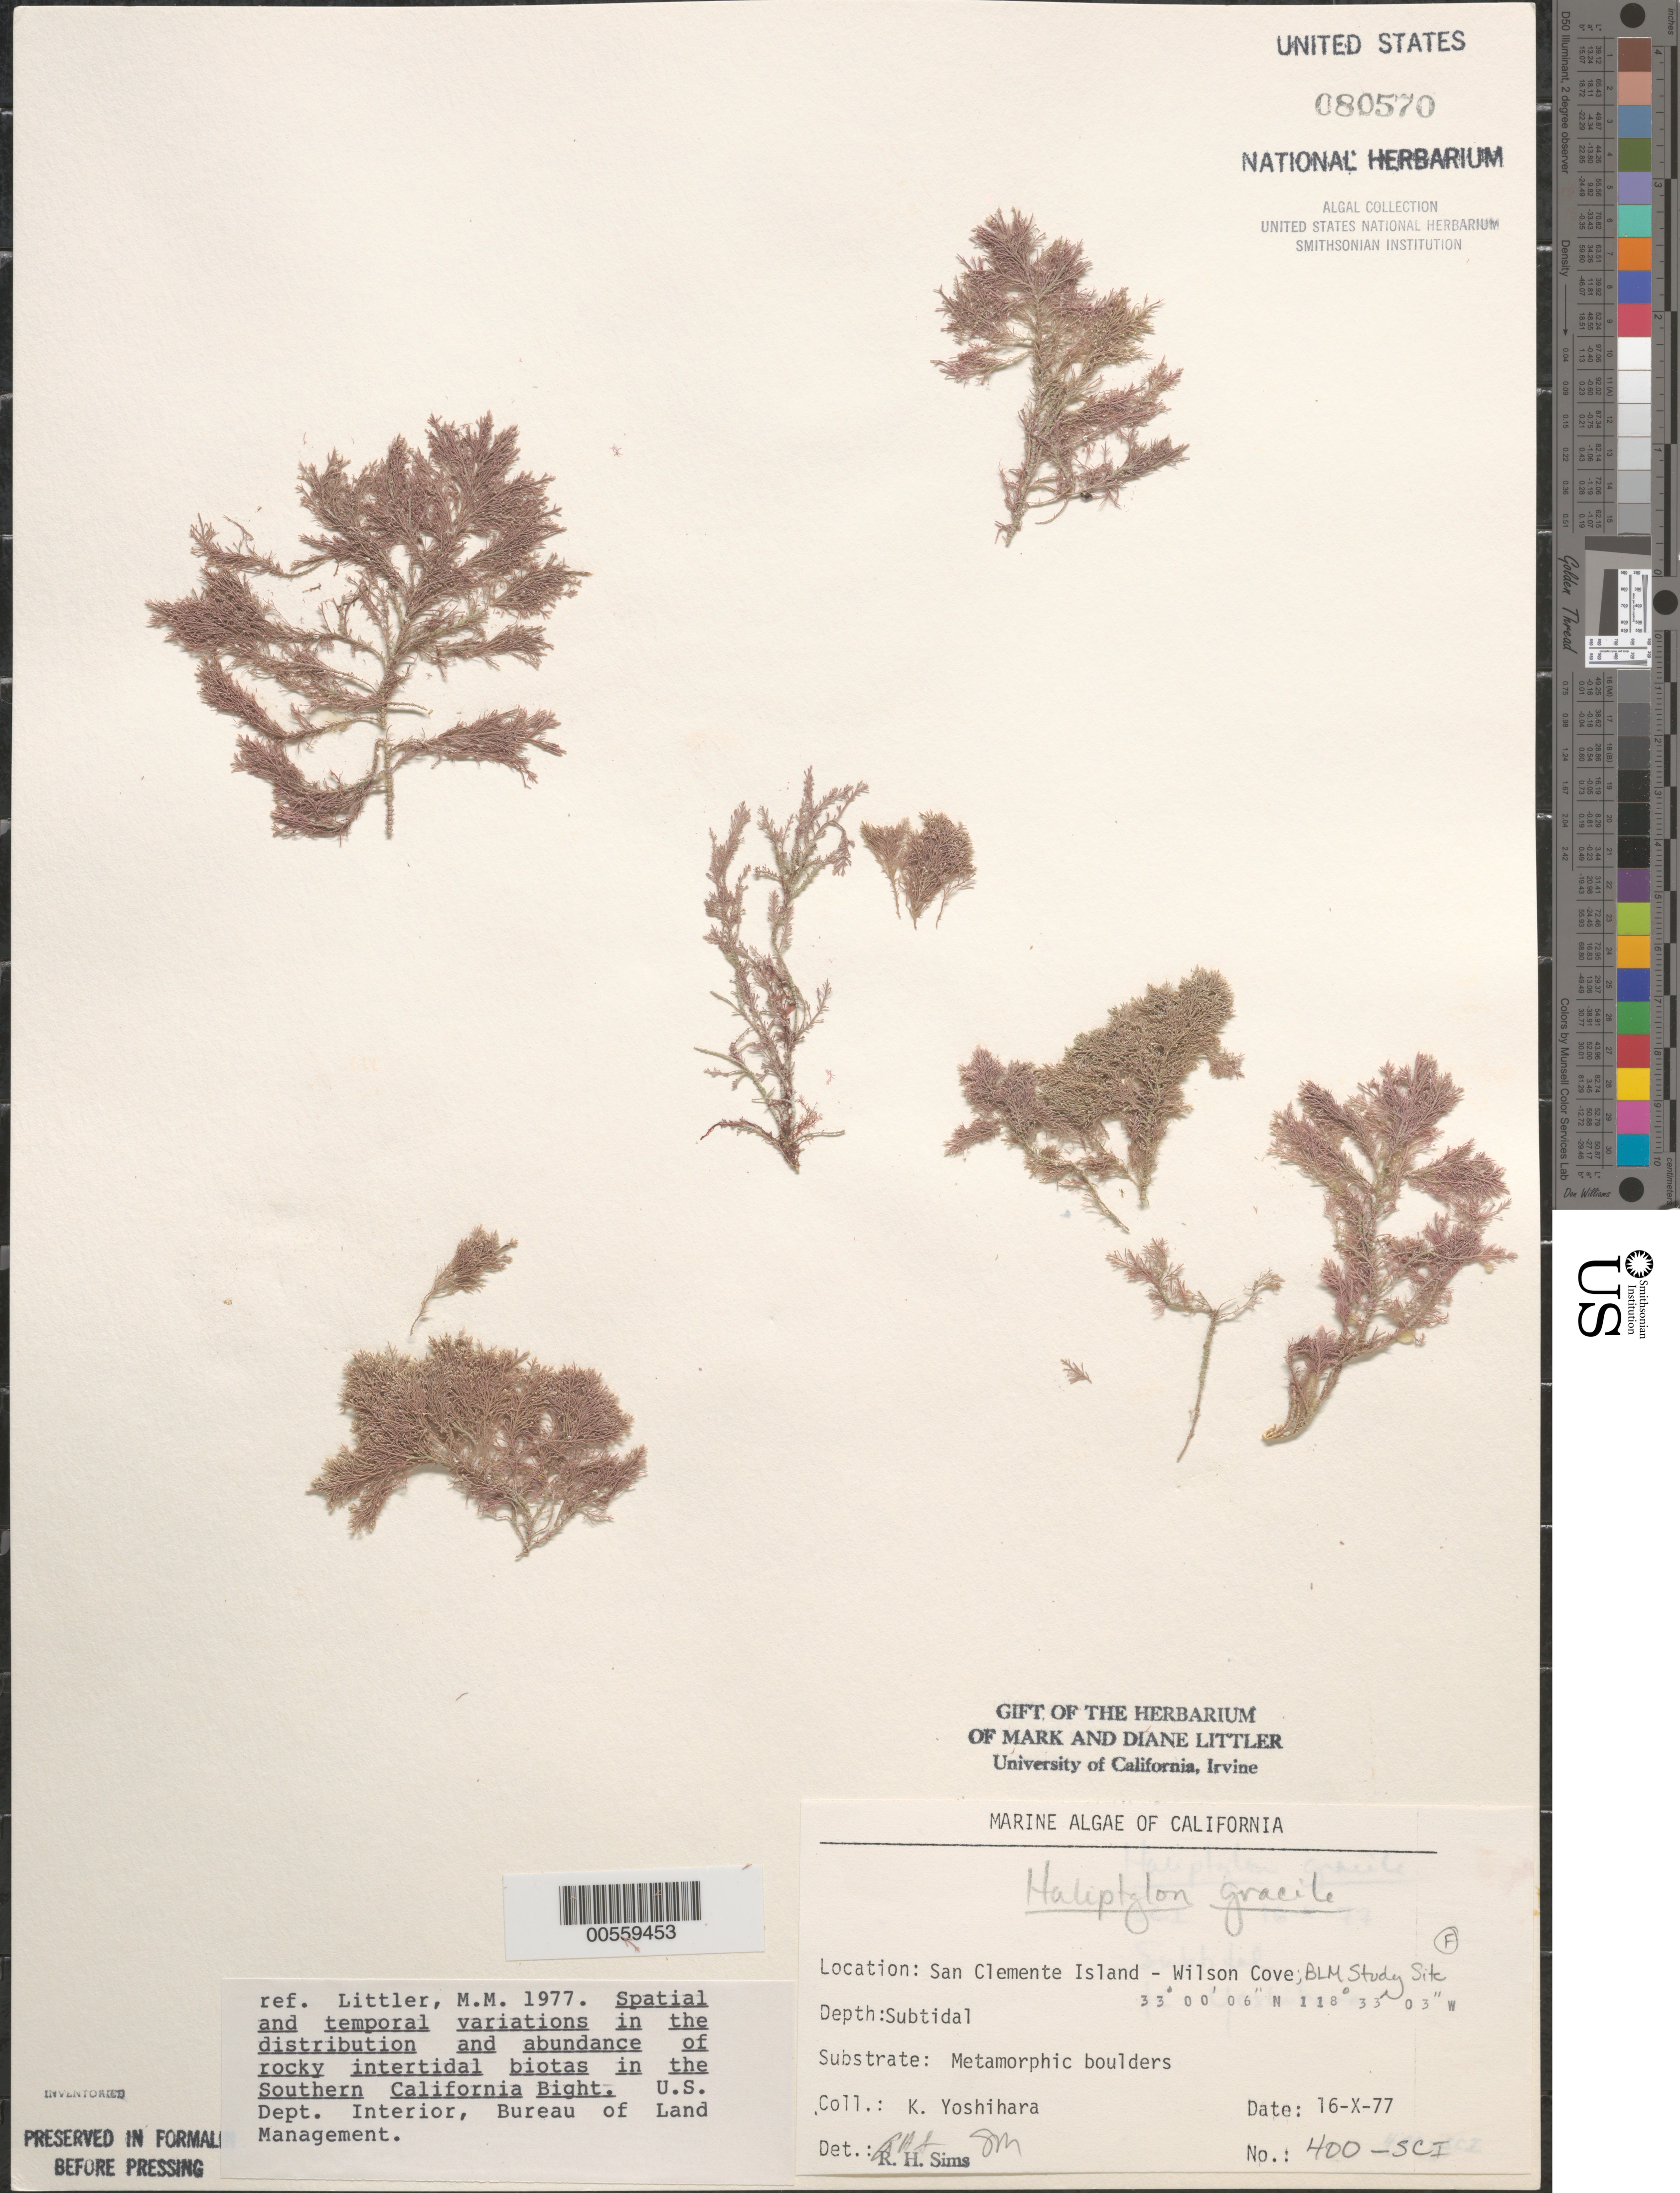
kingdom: Plantae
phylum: Rhodophyta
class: Florideophyceae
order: Corallinales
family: Corallinaceae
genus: Jania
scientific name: Jania rosea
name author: (Lam.) Decne.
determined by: Algae name updating Project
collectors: K. Yoshihara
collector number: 400-sci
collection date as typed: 16 Oct 1977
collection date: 1977-10-16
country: United States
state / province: California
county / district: Los Angeles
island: San Clemente Island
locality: Wilson Cove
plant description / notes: BLM-SOCALBIGHT Rocky Intertidal Survey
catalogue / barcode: US 80570